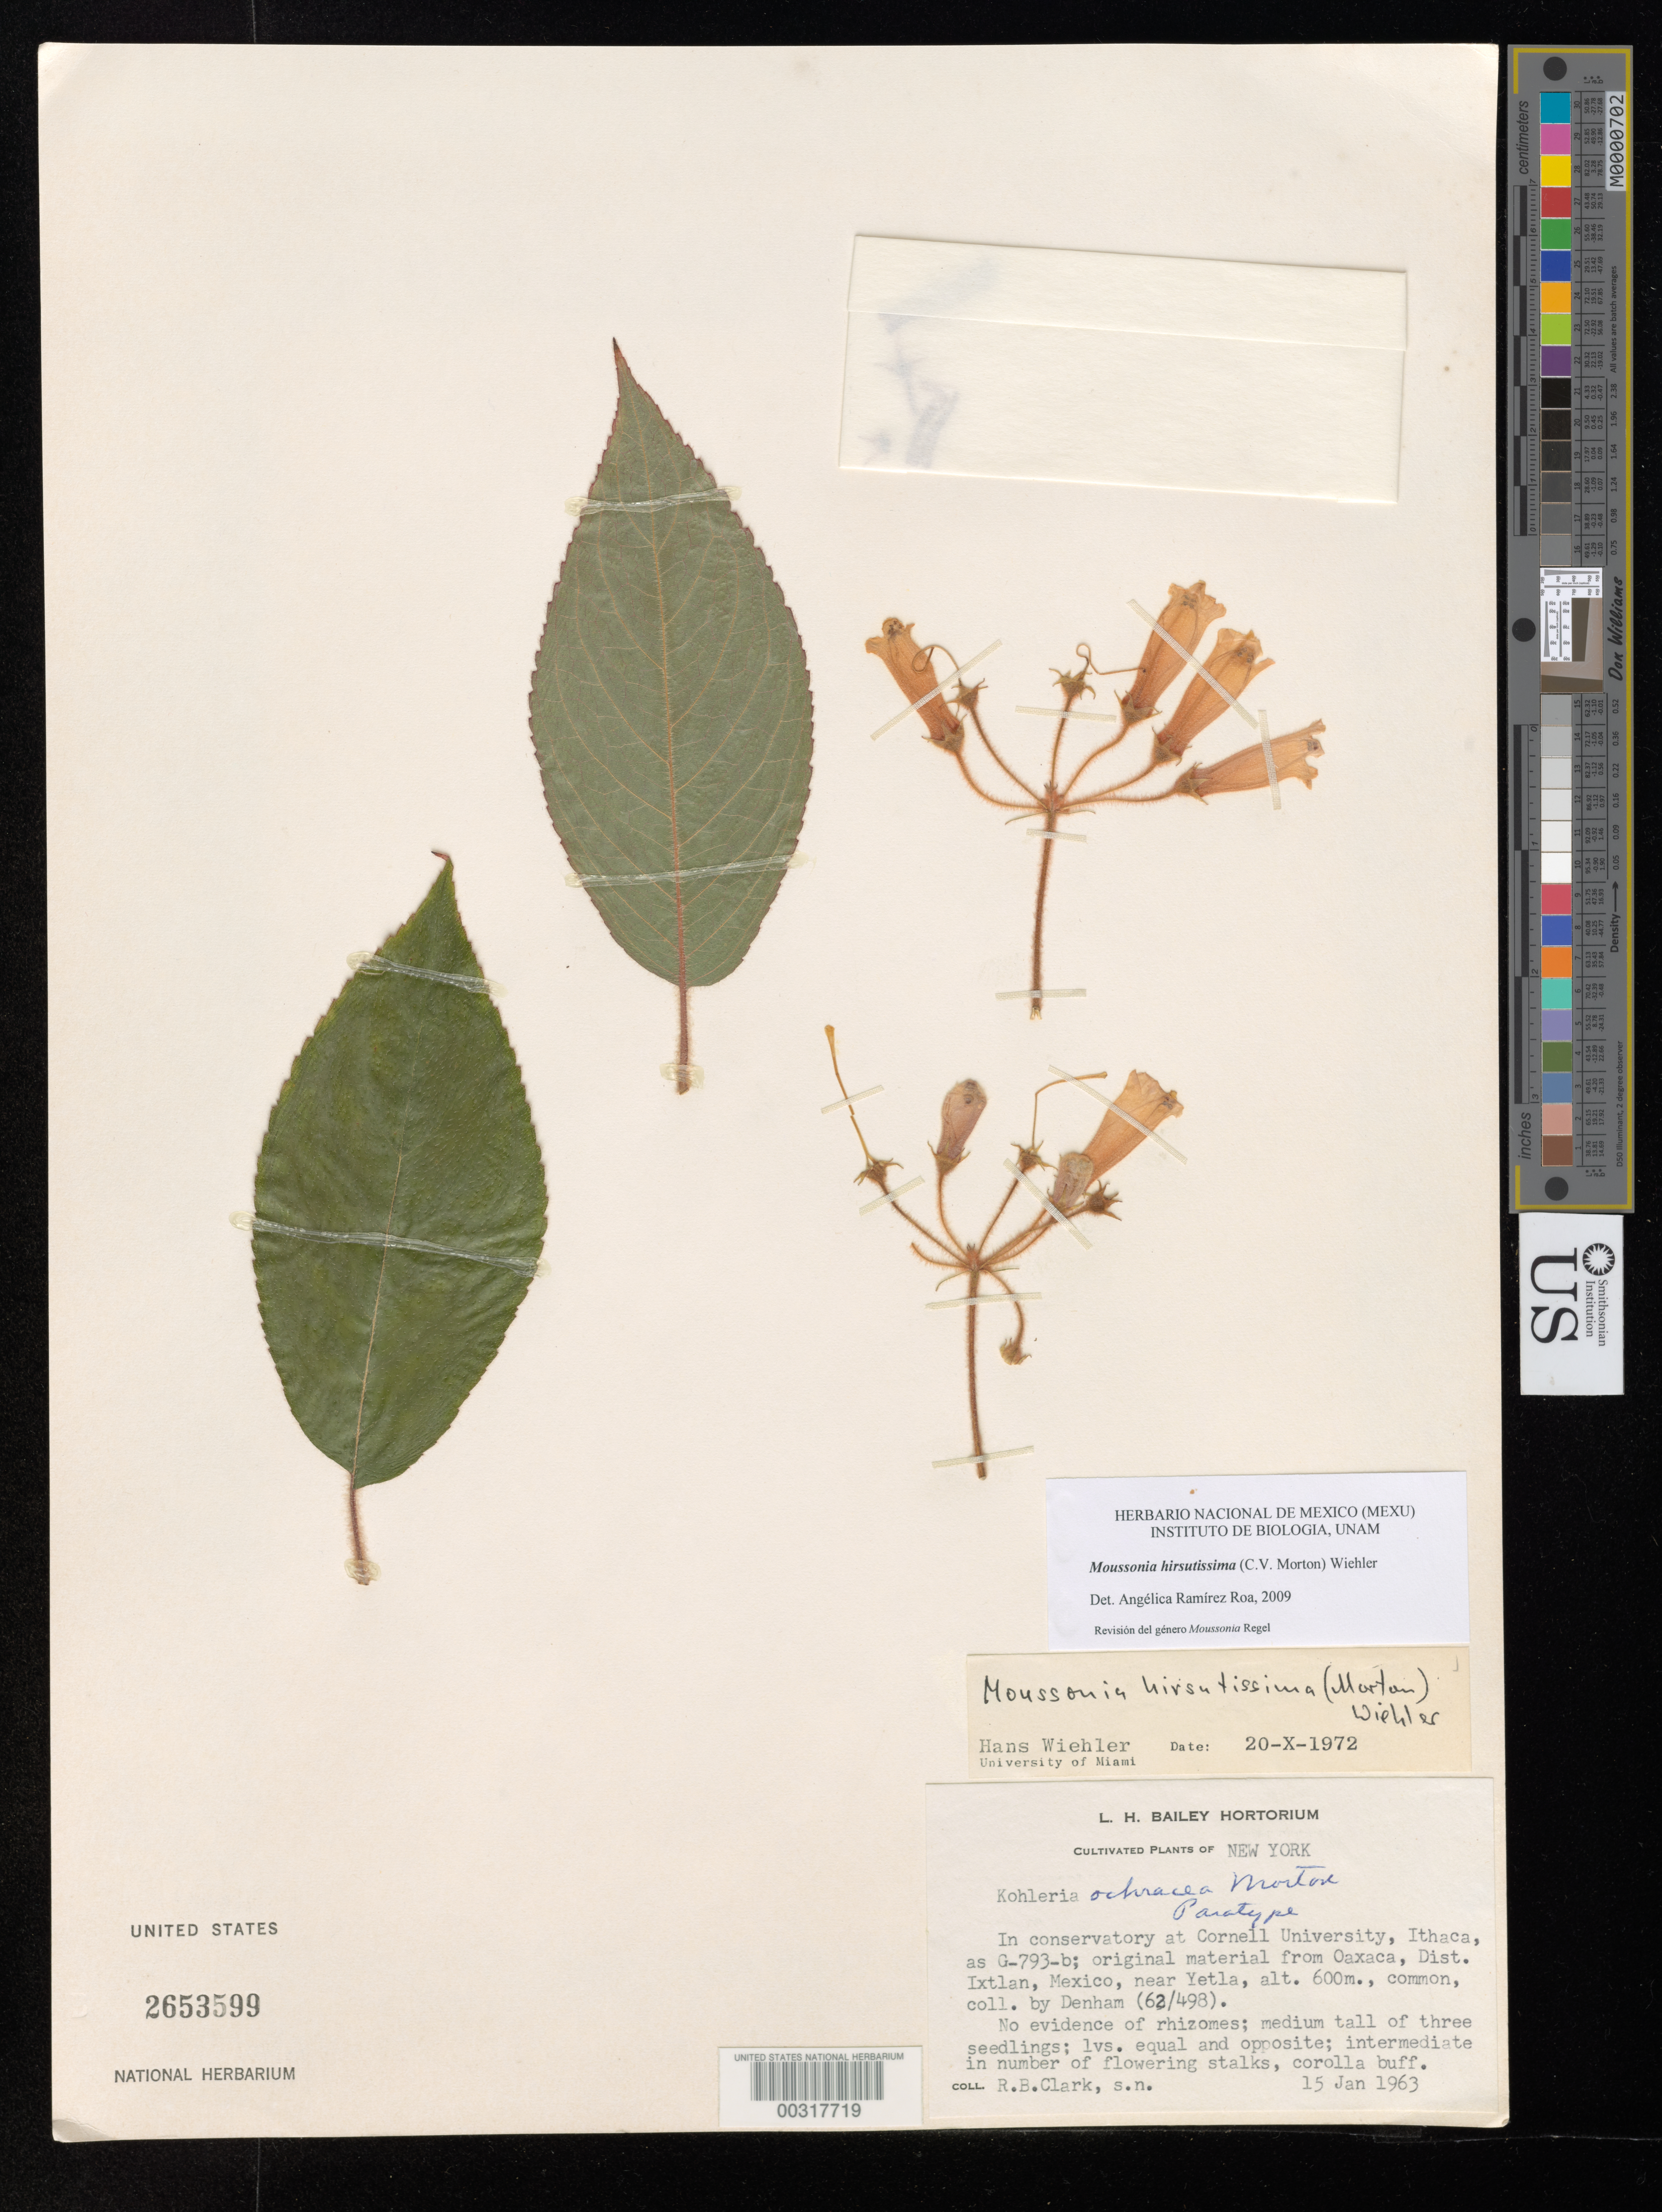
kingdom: Plantae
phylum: Tracheophyta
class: Magnoliopsida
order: Lamiales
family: Gesneriaceae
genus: Moussonia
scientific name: Moussonia hirsutissima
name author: (C.V. Morton) Wiehler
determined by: Ramírez-Roa, A.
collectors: R. B. Clark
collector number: s.n. [G-793b]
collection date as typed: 15 Jan 1963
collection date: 1963-01-15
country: Mexico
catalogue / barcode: US 2653599